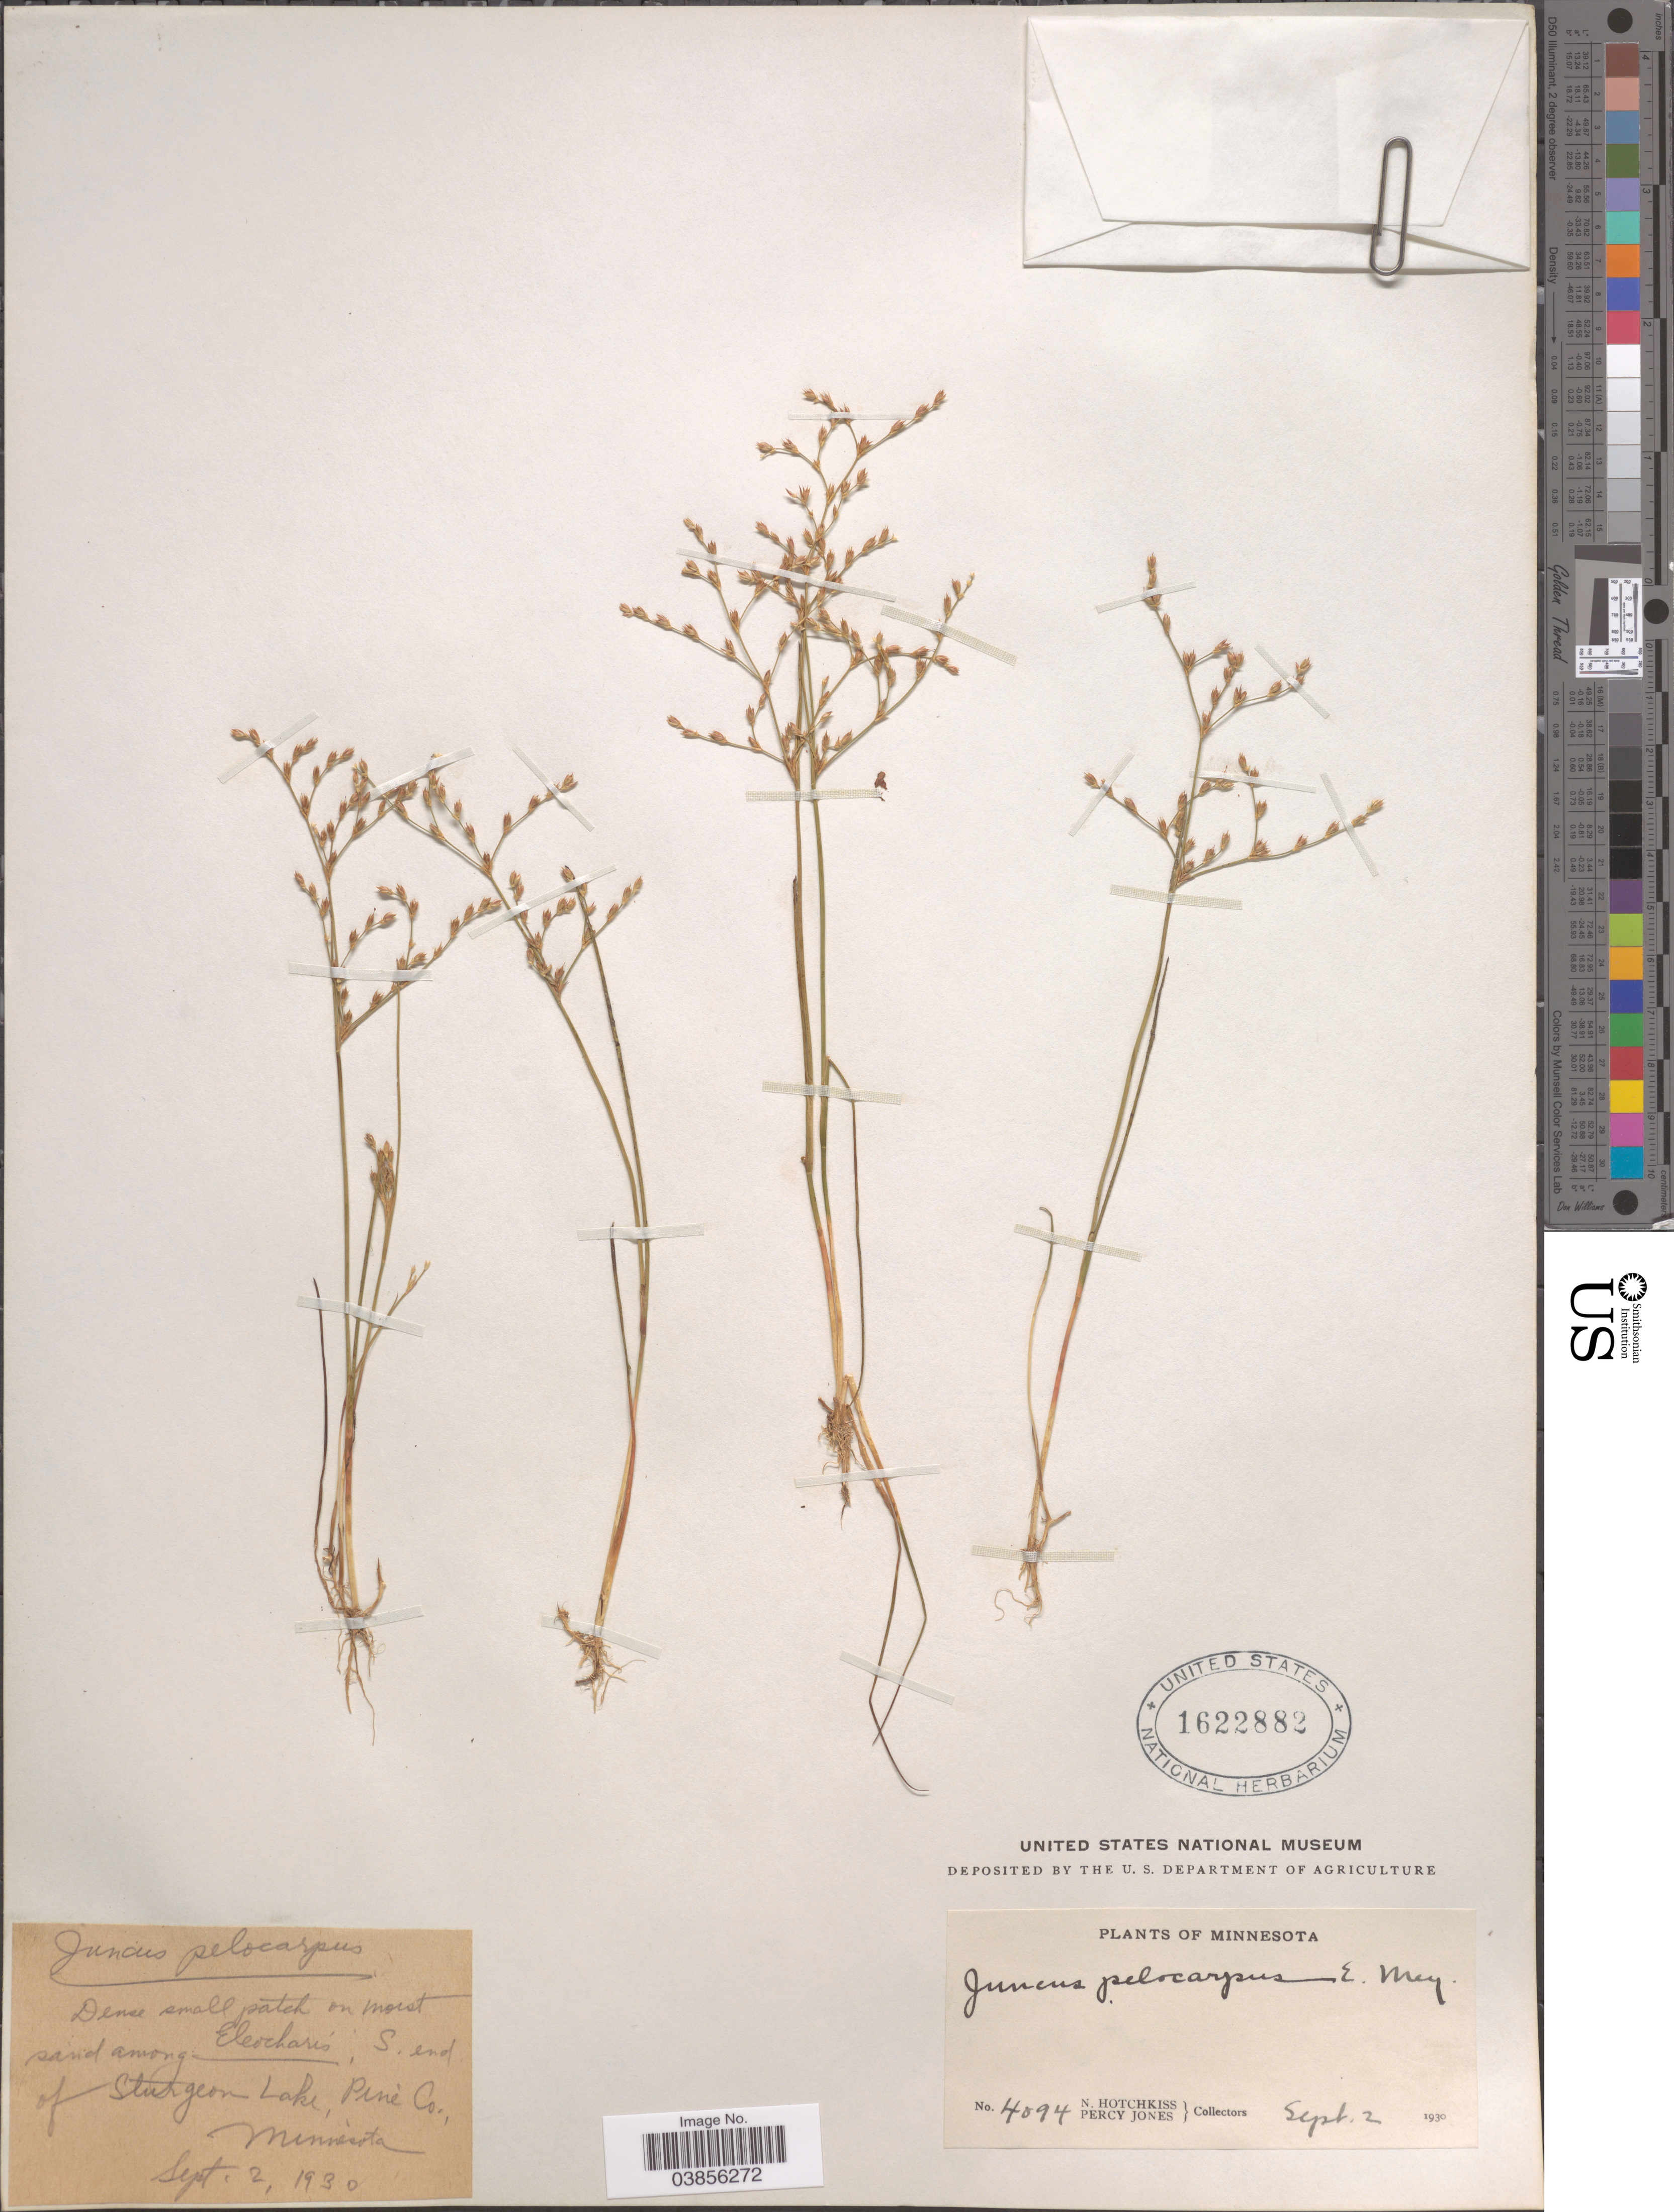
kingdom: Plantae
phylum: Tracheophyta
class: Liliopsida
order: Poales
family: Juncaceae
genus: Juncus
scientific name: Juncus pelocarpus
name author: E. Mey.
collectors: N. Hotchkiss & P. Jones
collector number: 4094*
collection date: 1930-09-02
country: United States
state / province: Minnesota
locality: S. end of Sturgeon Lake, Pine Co.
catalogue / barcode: US 1622882